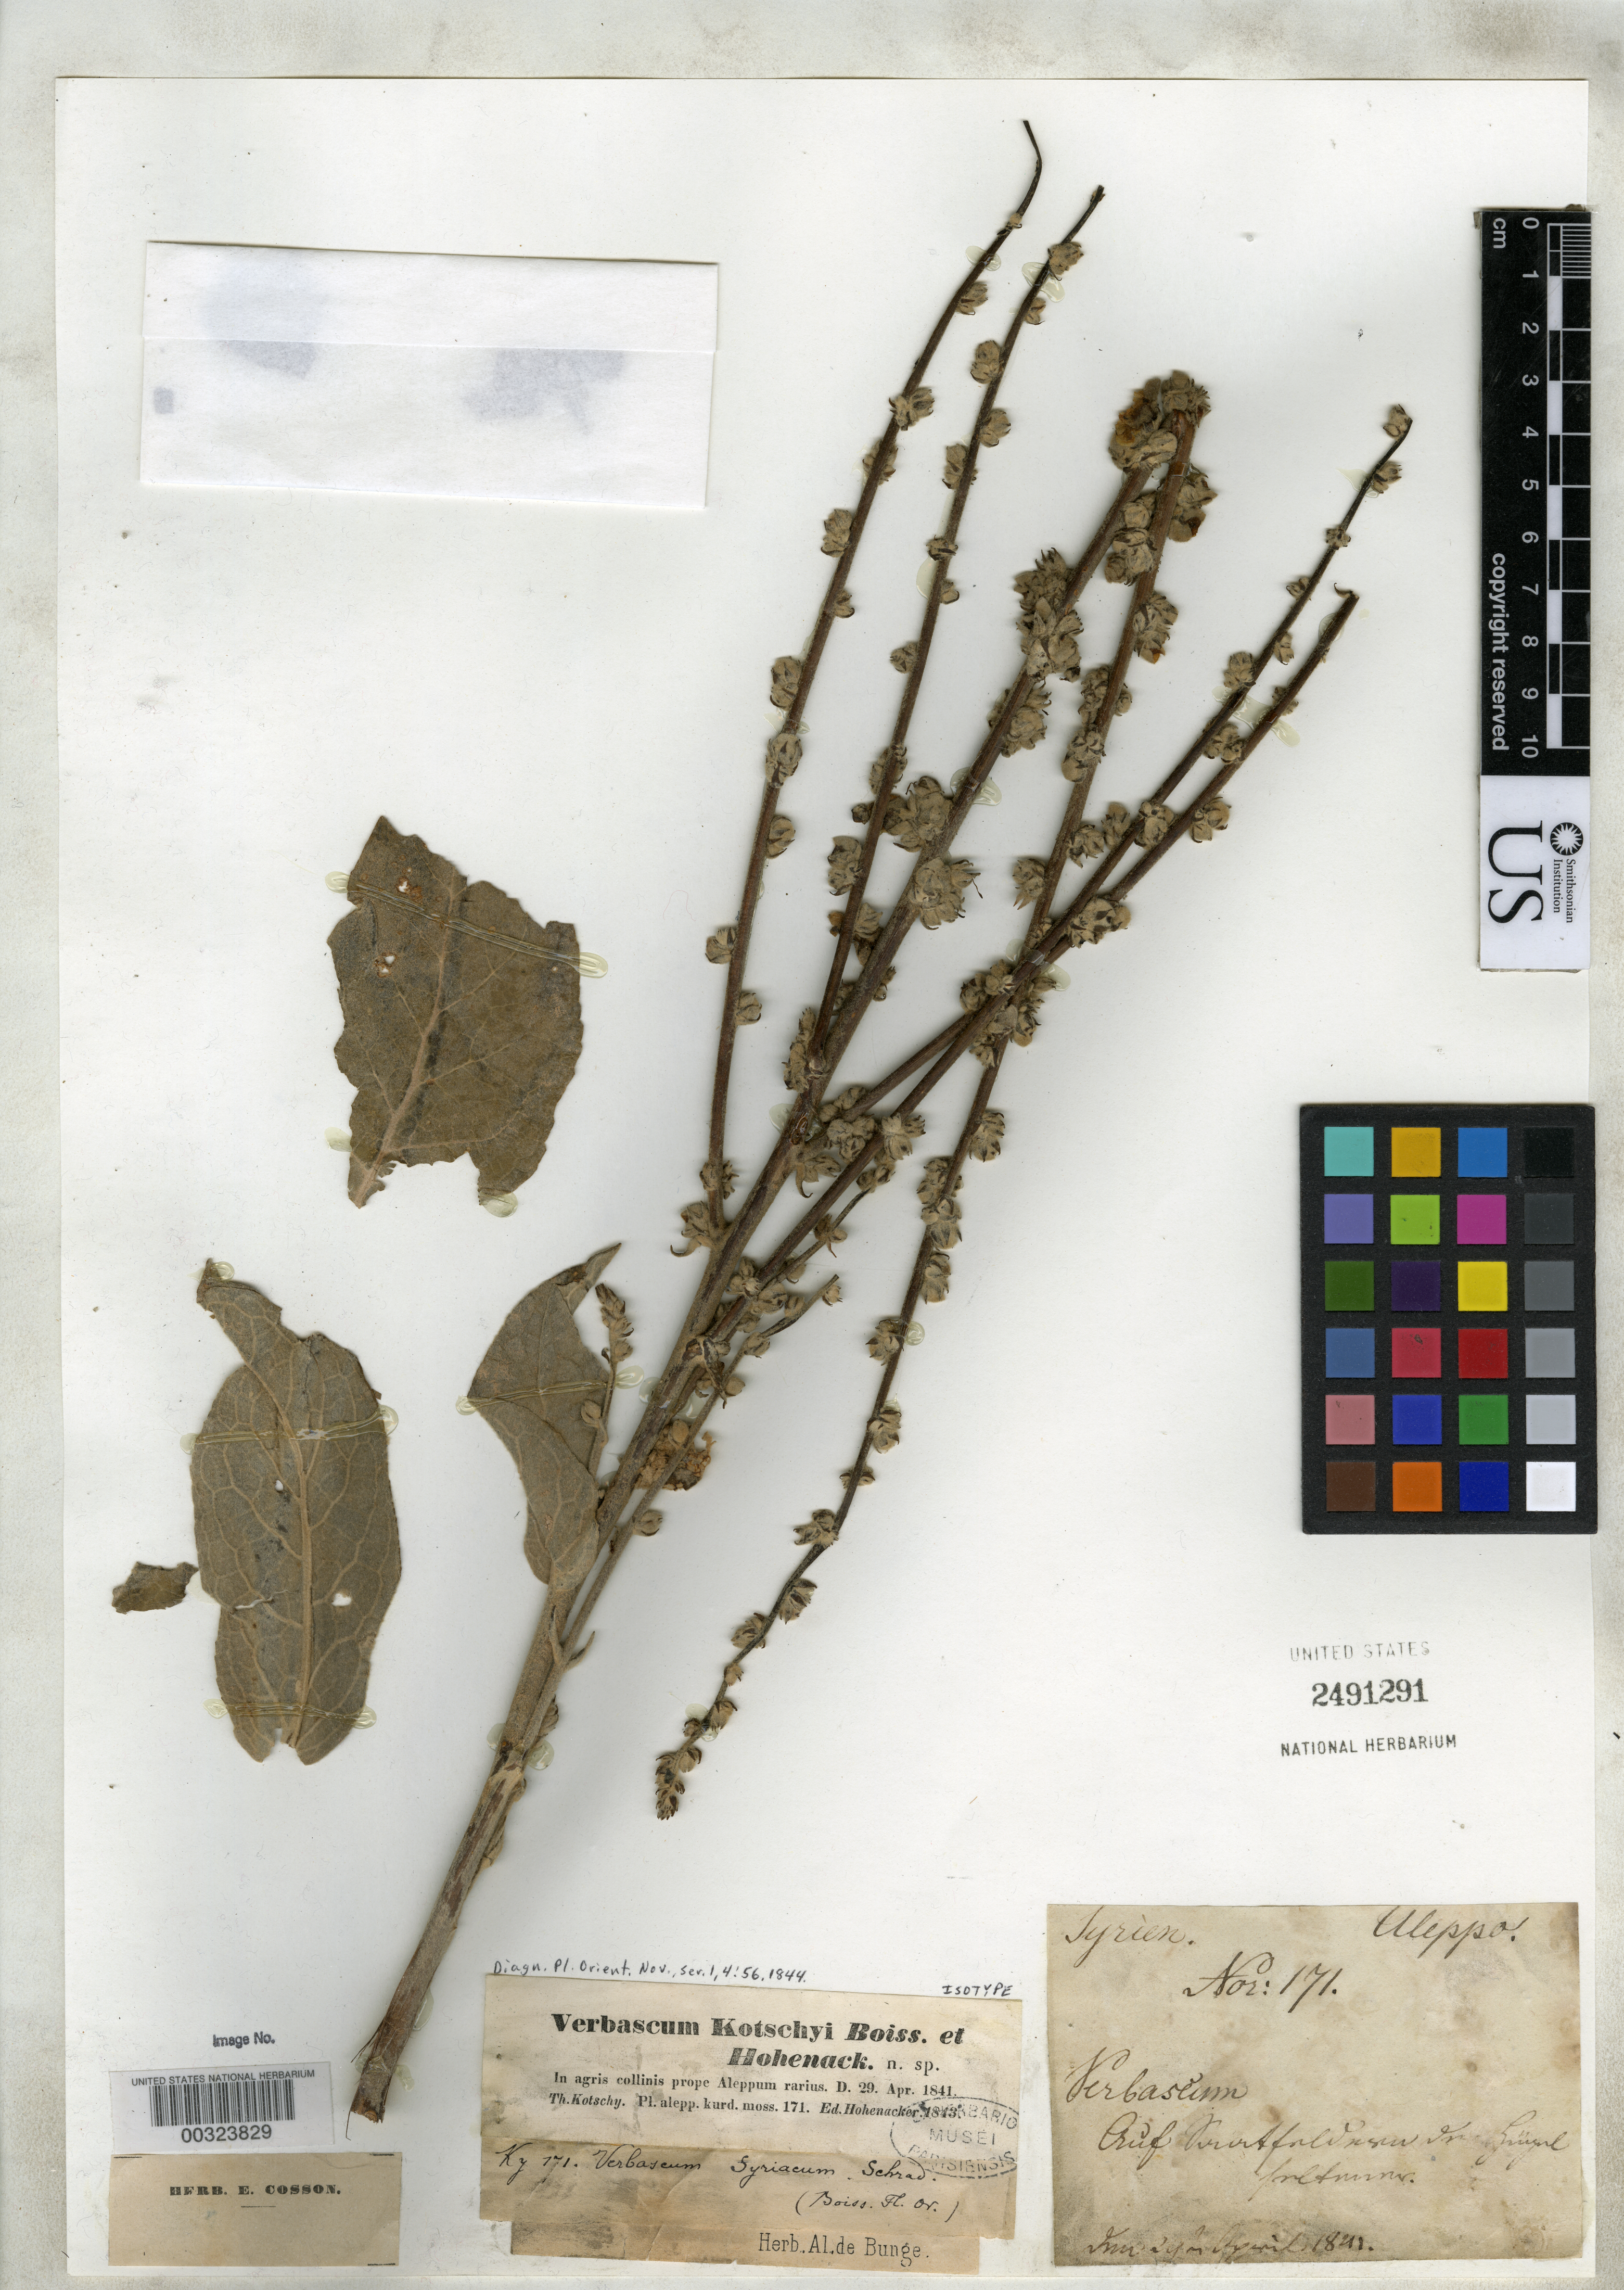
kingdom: Plantae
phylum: Tracheophyta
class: Magnoliopsida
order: Lamiales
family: Scrophulariaceae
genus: Verbascum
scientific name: Verbascum kotschyi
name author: Boiss. & Hohen.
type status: Isotype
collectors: K. G. Kotschy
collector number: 171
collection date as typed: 29 Apr 1844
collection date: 1844-04-29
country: Syria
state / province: Halab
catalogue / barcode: US 2491291